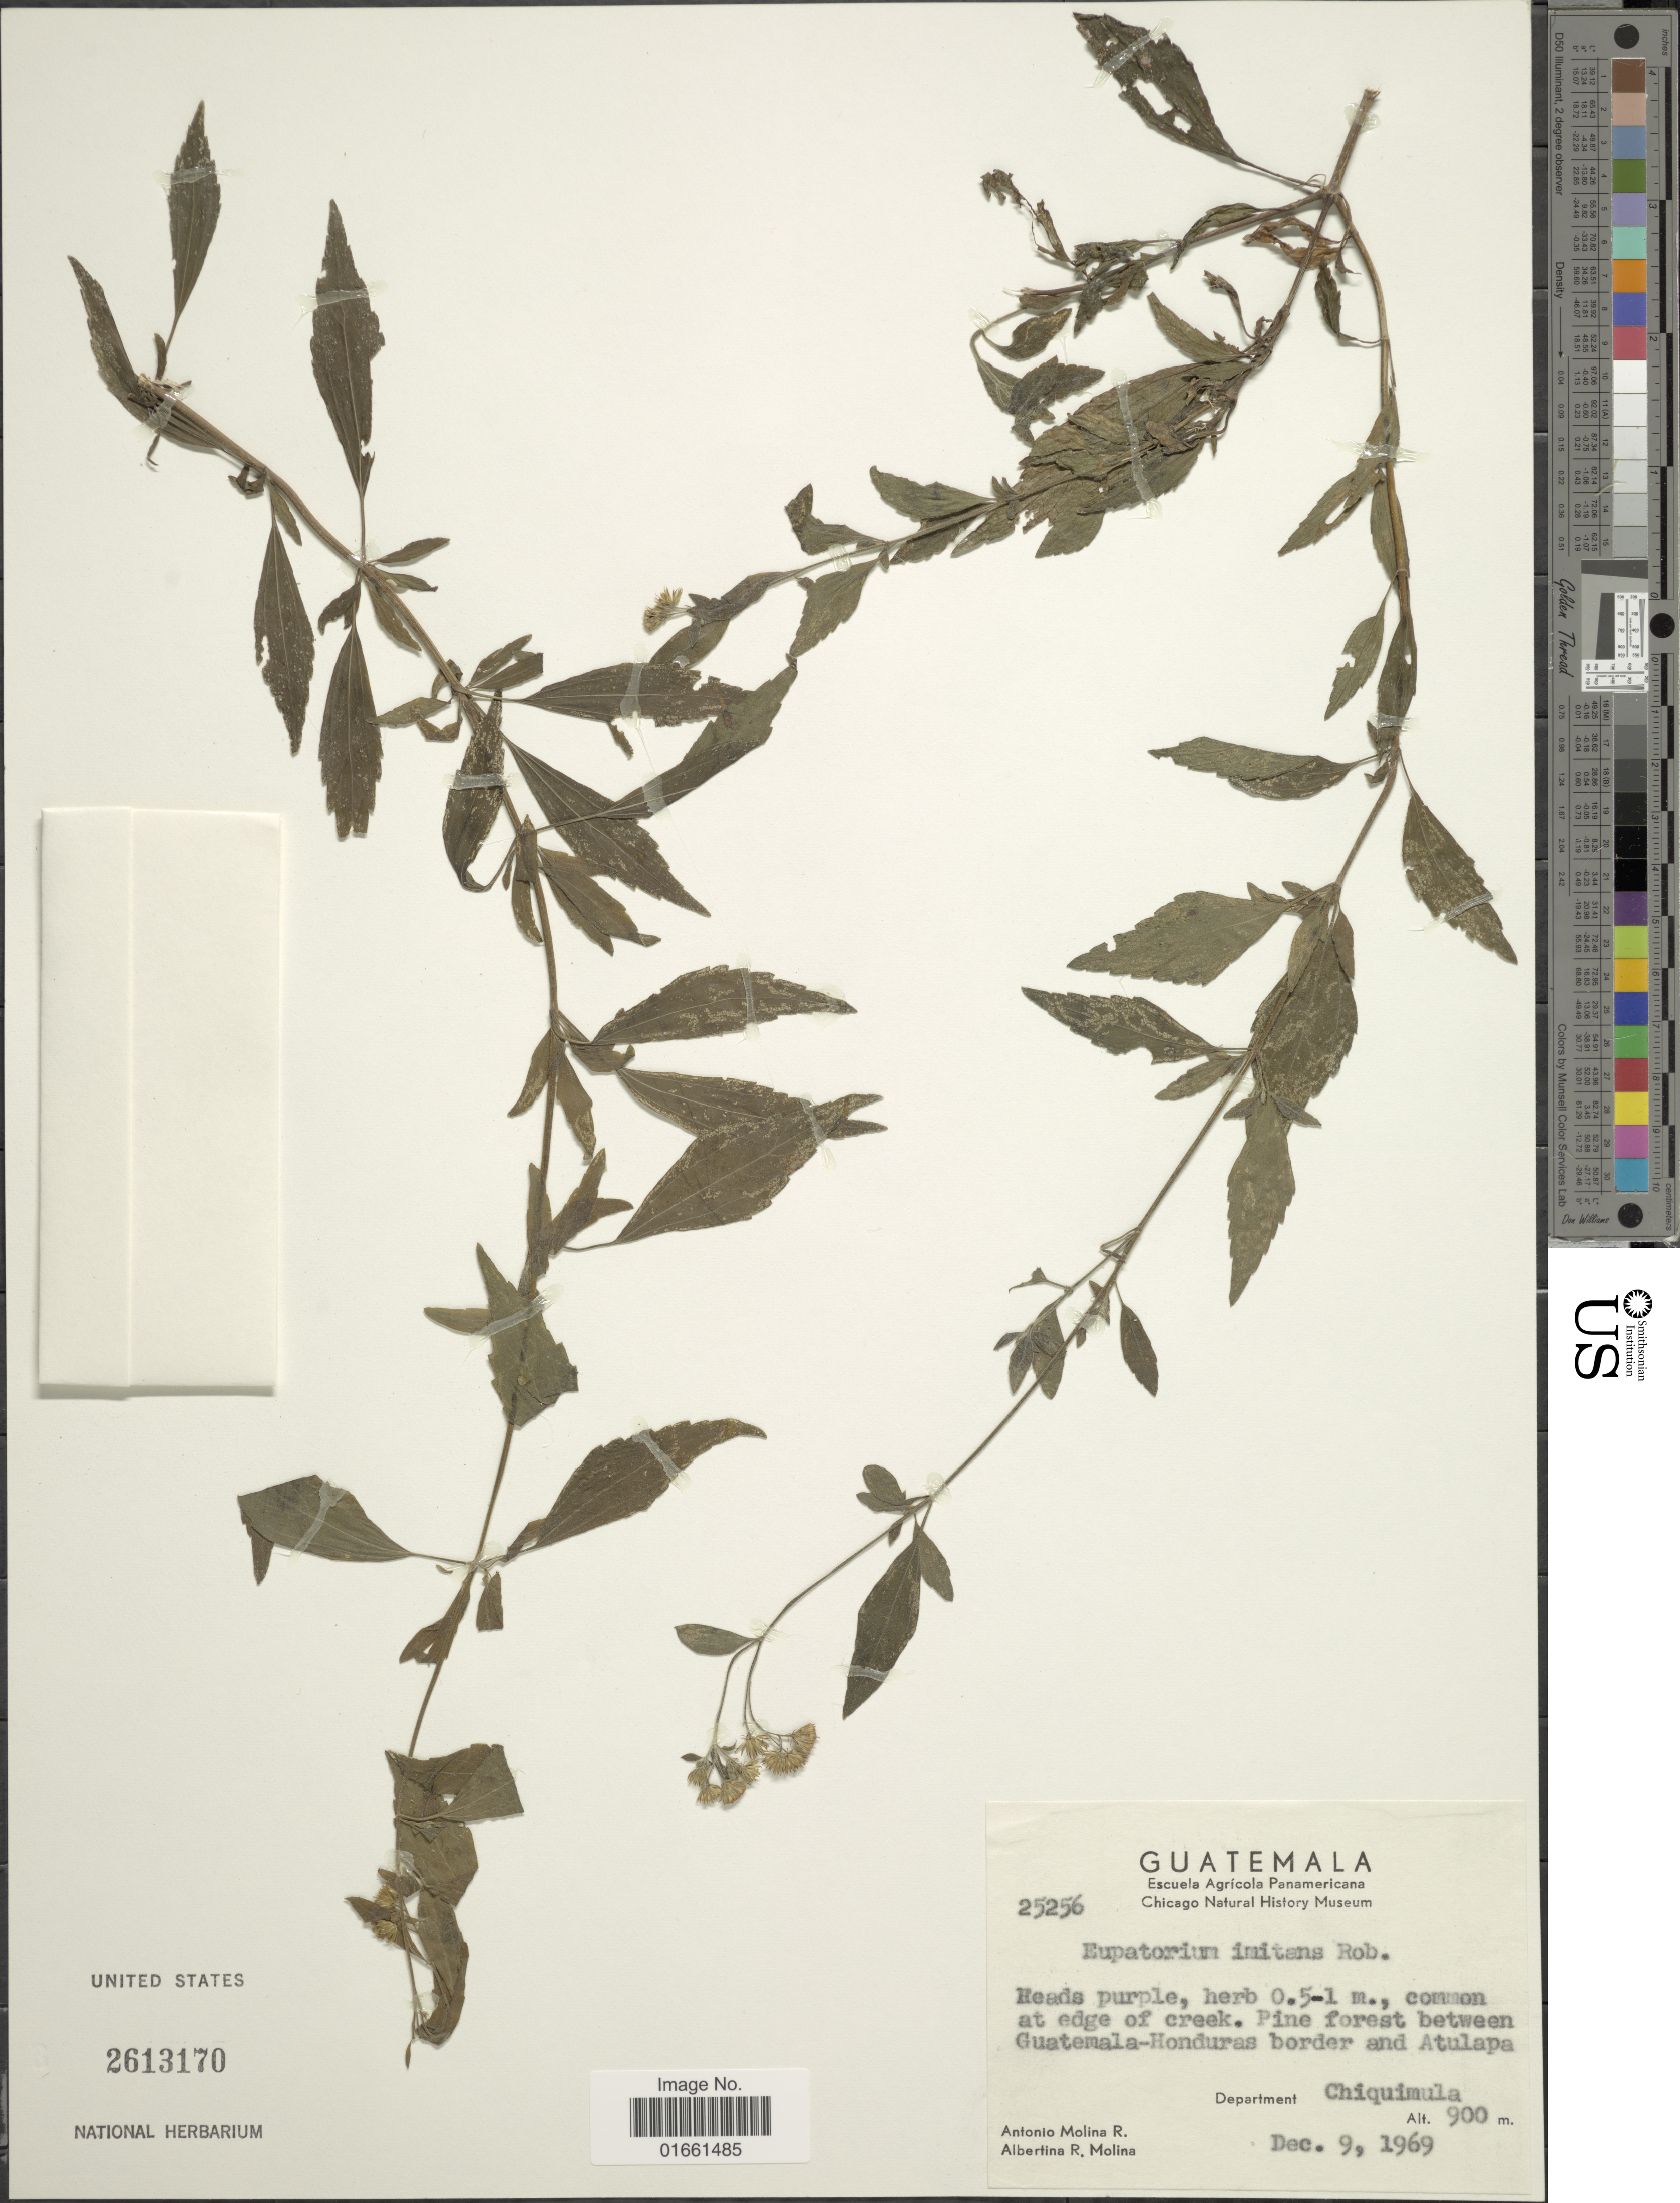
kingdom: Plantae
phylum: Tracheophyta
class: Magnoliopsida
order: Asterales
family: Asteraceae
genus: Fleischmannia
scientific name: Fleischmannia imitans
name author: (B.L. Rob.) R.M. King & H. Rob.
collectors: A. Molina R. & A. R. Molina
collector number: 25256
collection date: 1969-12-09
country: Guatemala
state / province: Chiquimula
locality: Common at edge of creek, Pine forest between Guatemala - Honduras border and Atulapa, Department Chiquimula.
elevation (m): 900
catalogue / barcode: US 2613170